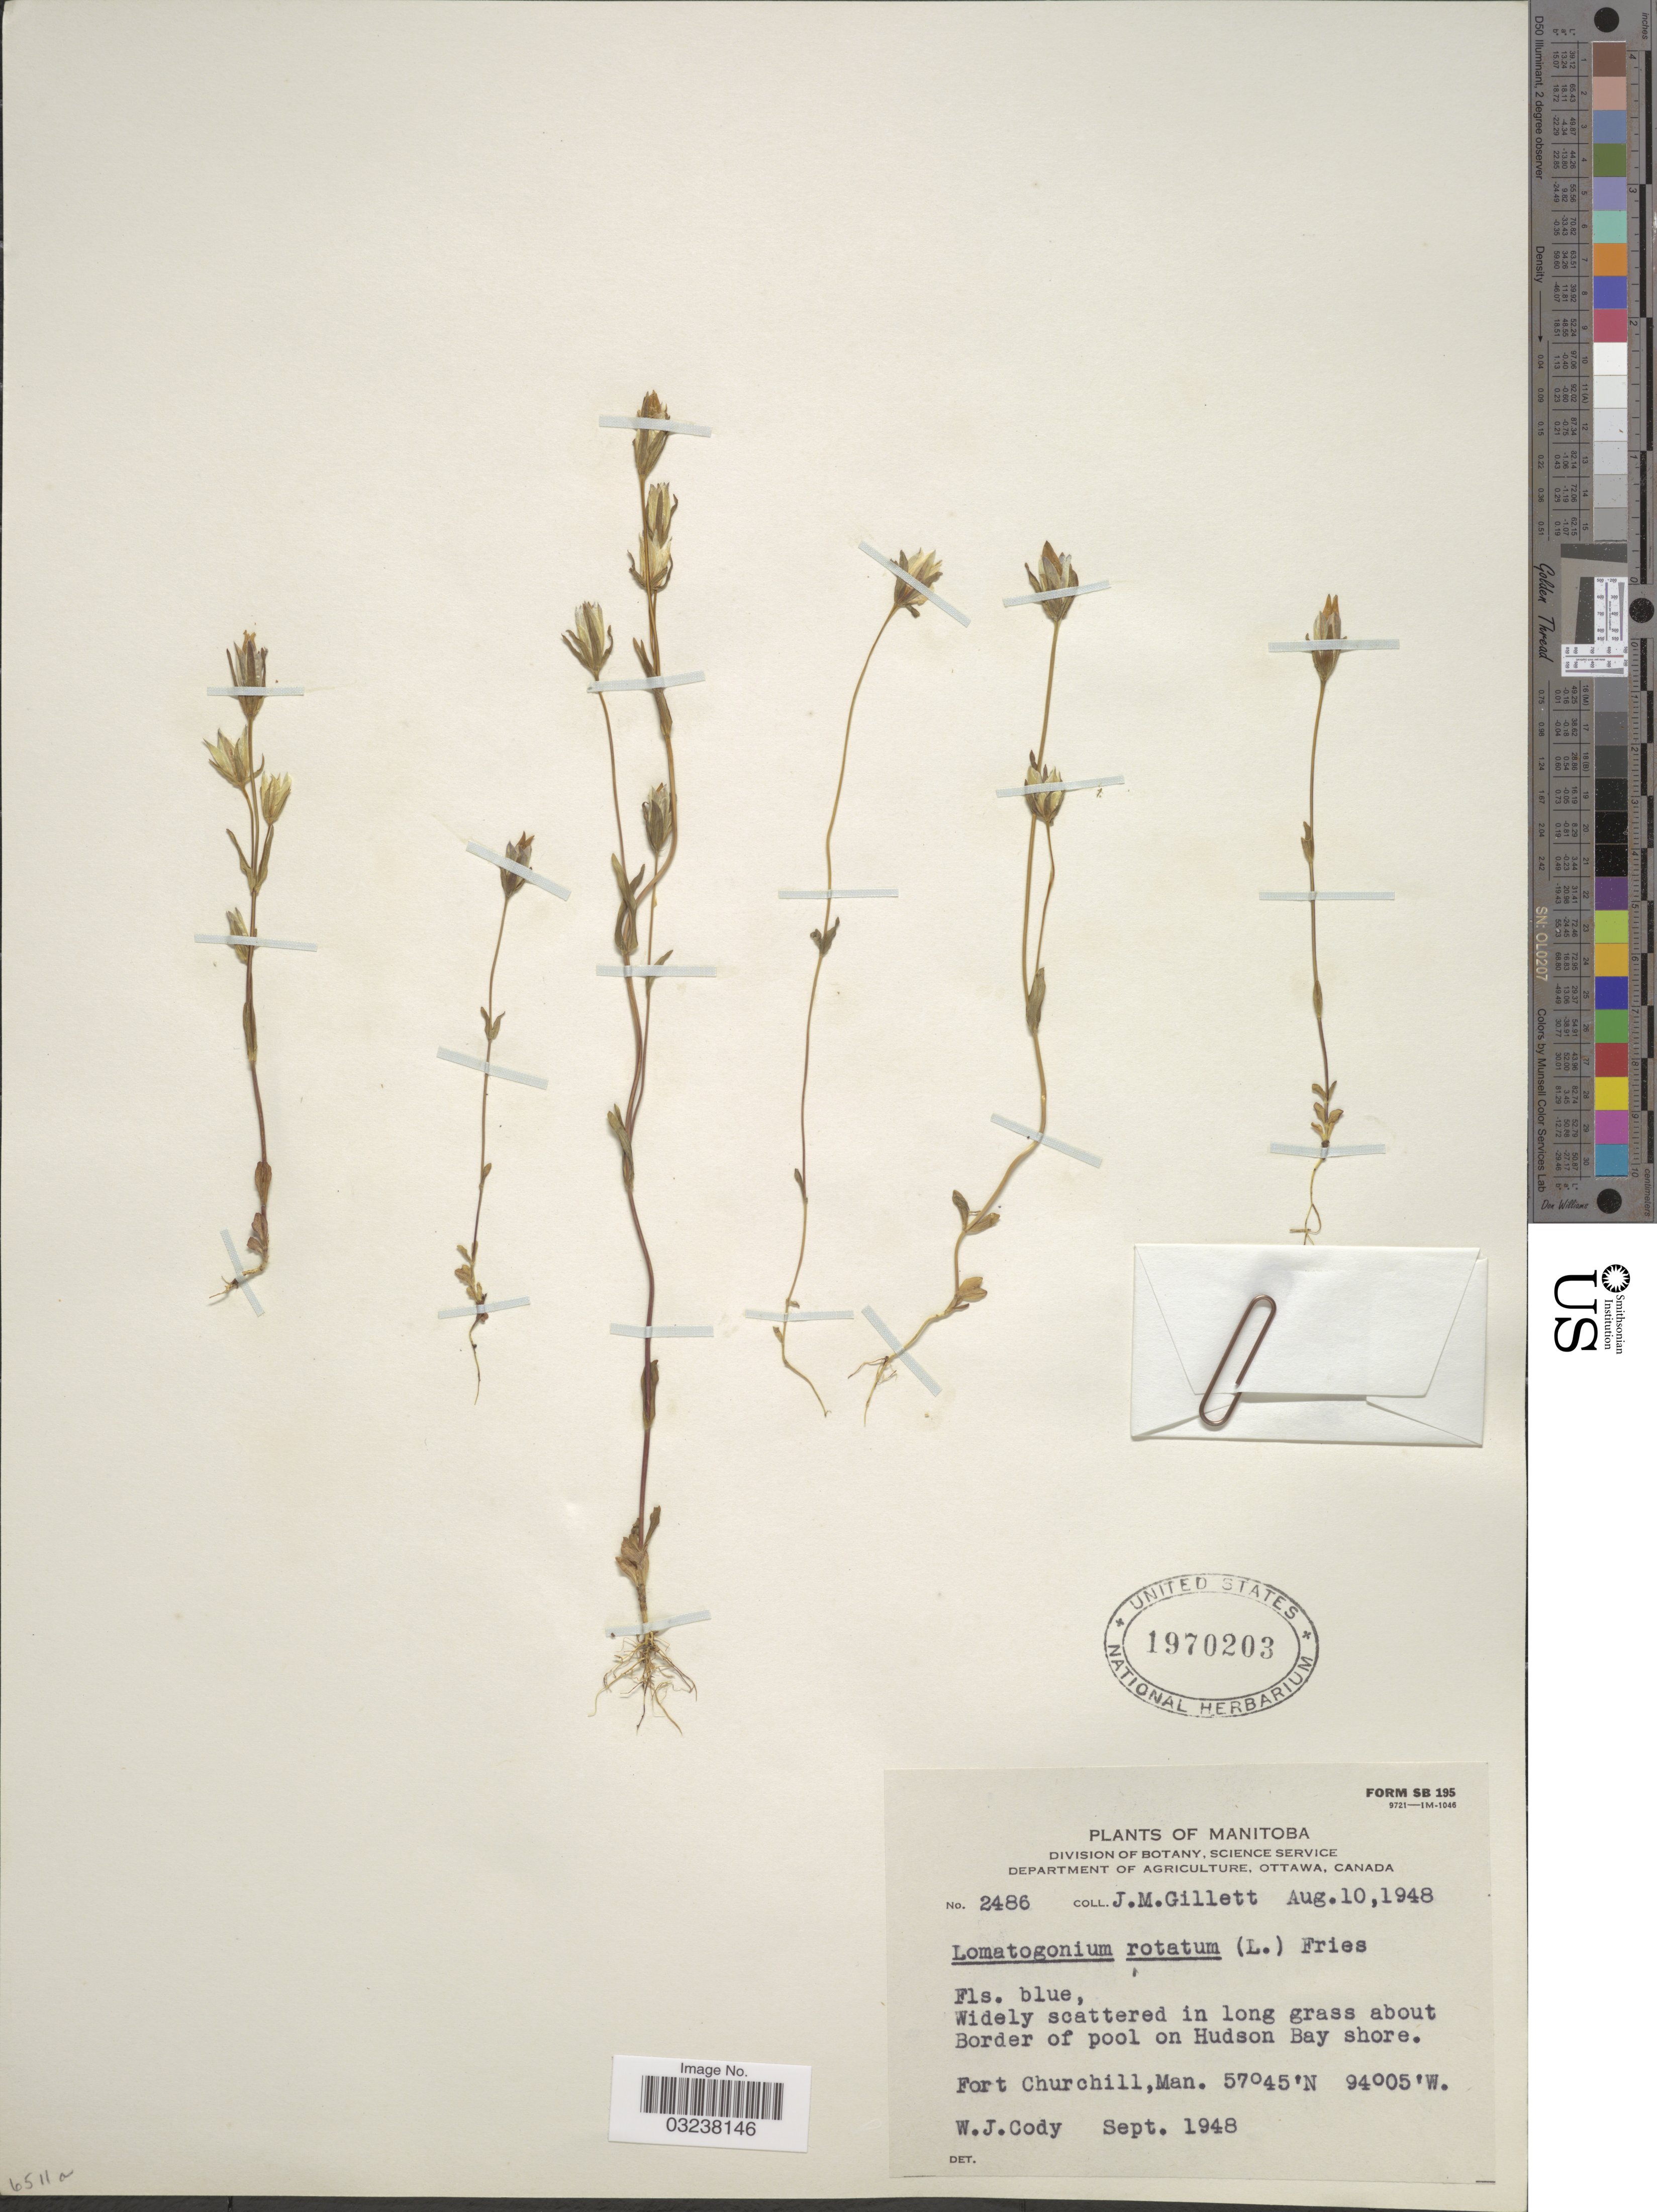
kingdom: Plantae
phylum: Tracheophyta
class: Magnoliopsida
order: Gentianales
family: Gentianaceae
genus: Lomatogonium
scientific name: Lomatogonium rotatum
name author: (L.) Fr.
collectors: J. M. Gillet & W. Cody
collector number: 2486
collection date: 1948-08-10/1948-09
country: Canada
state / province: Manitoba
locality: Widely scattered in long grass about Border of pool on Hudson Bay shore. Fort Churchill, Man.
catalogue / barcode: US 1970203